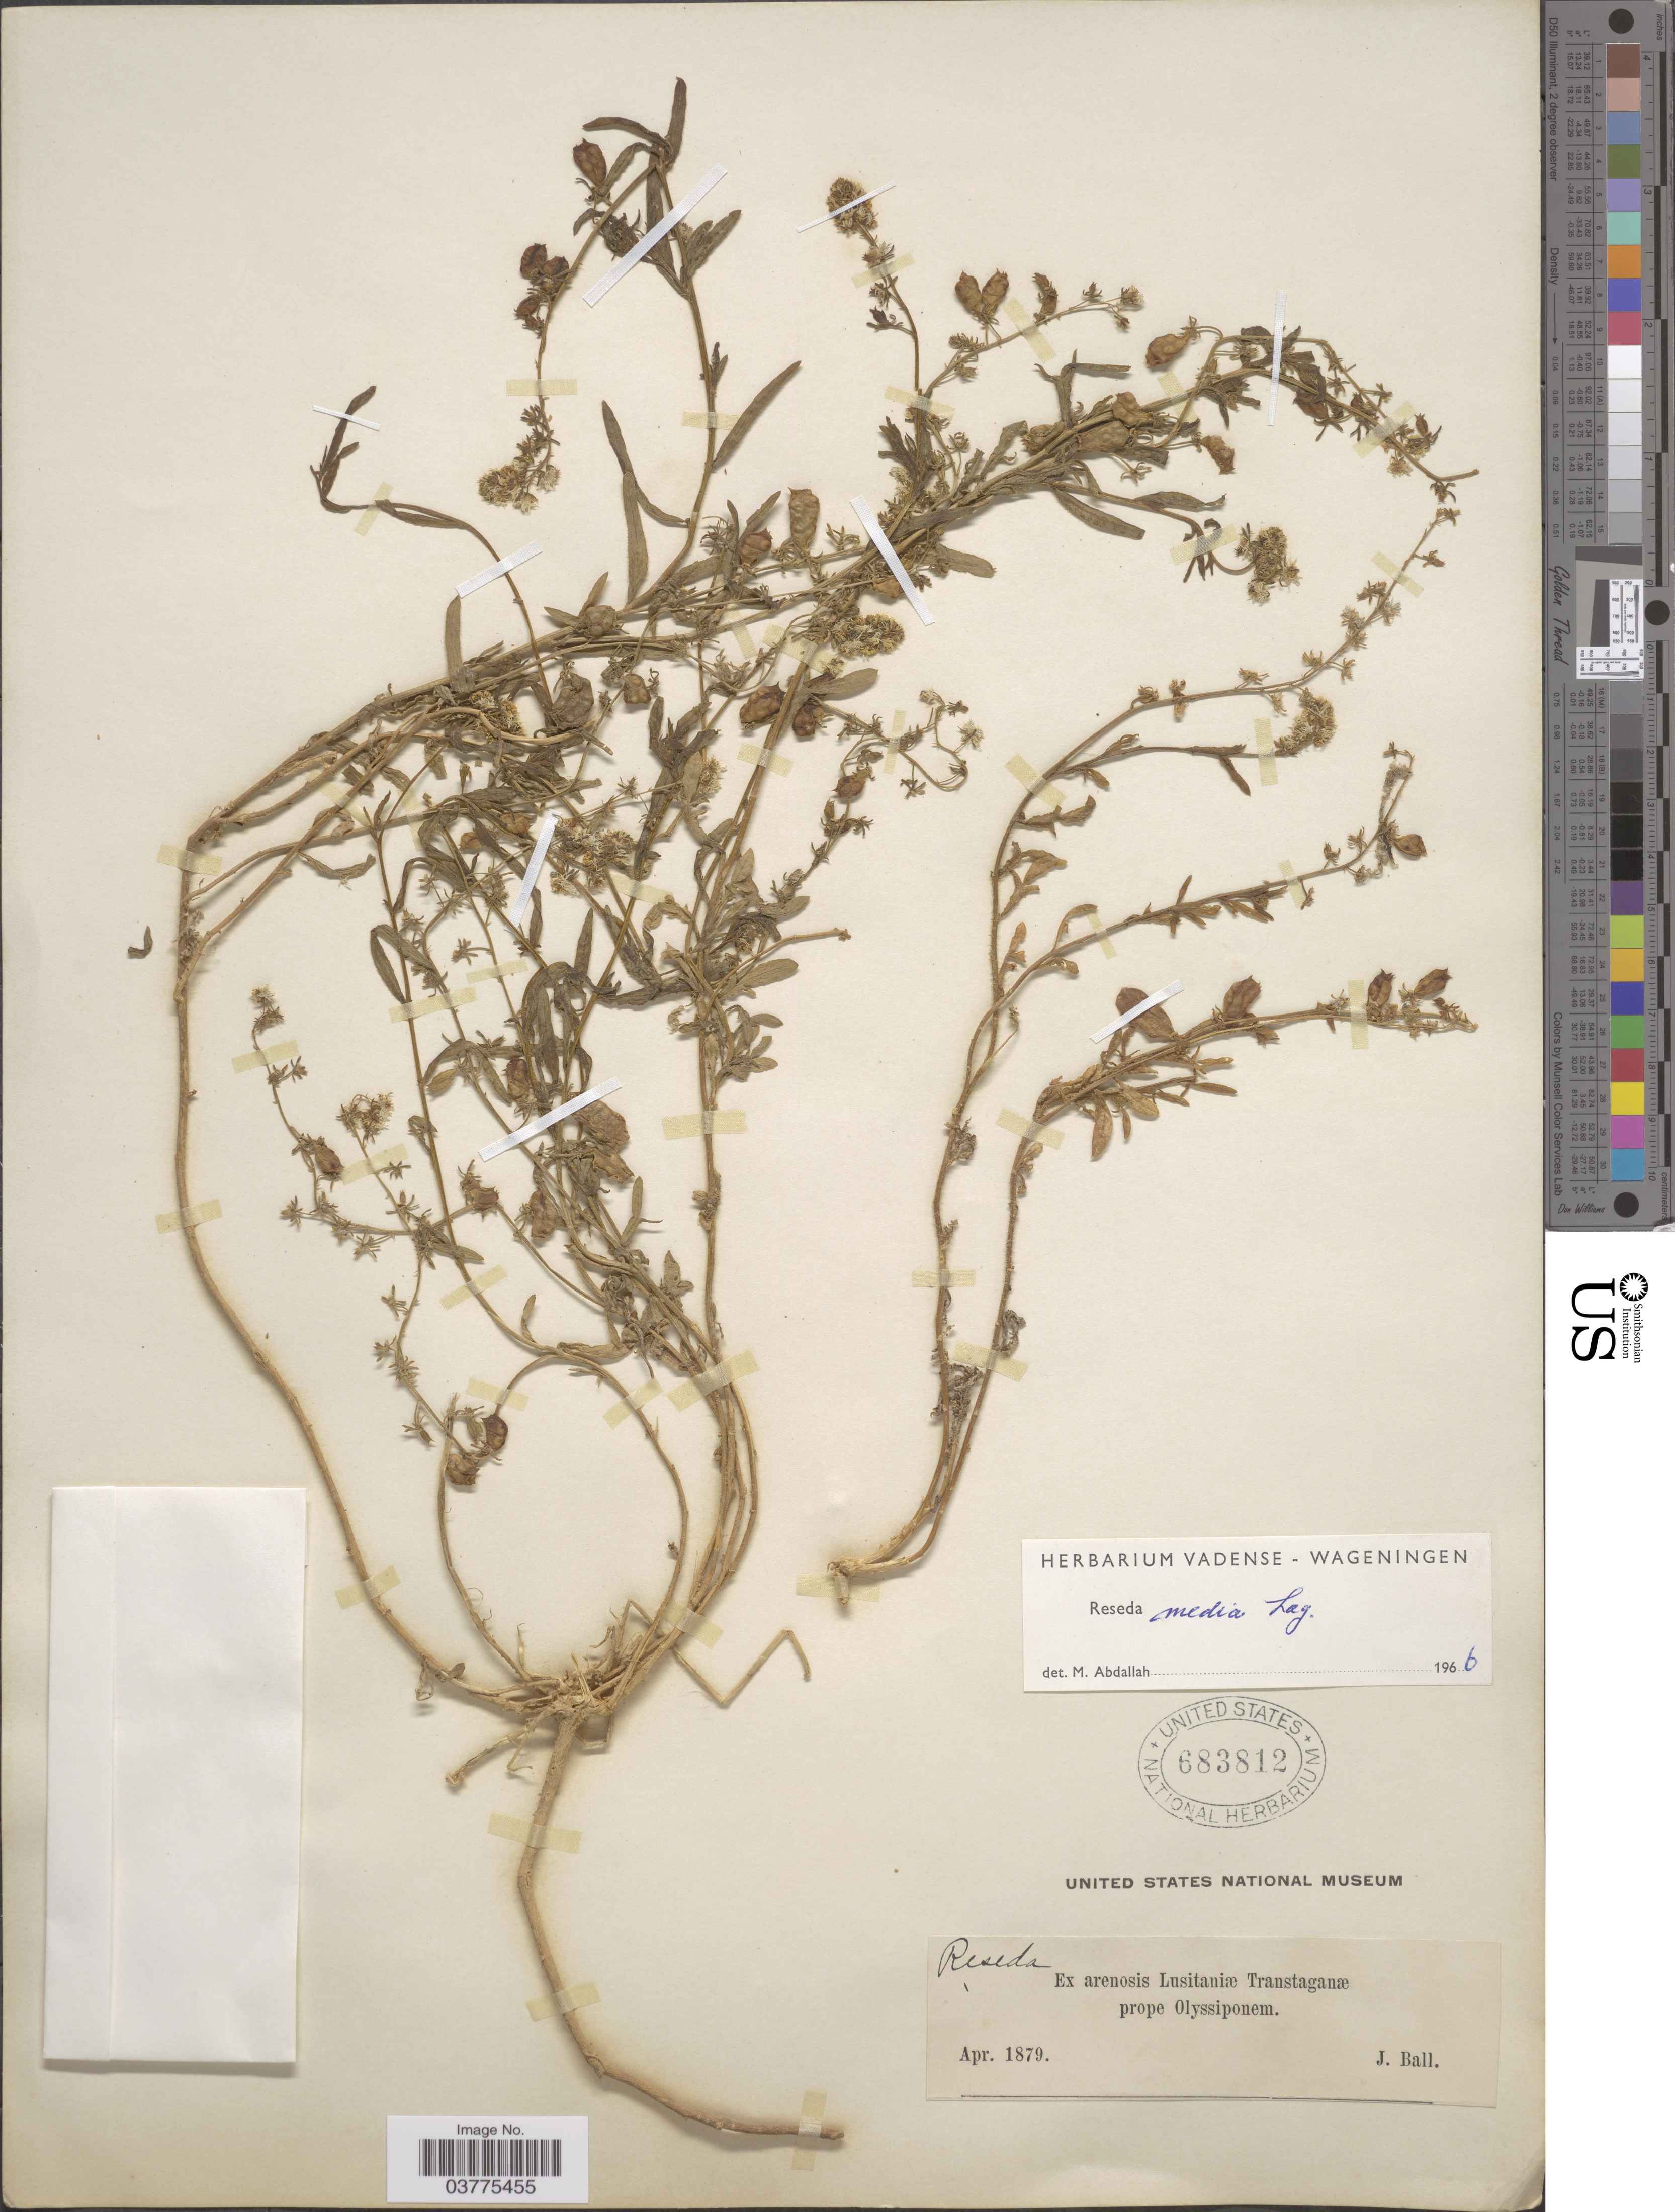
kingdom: Plantae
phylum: Tracheophyta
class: Magnoliopsida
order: Brassicales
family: Resedaceae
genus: Reseda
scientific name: Reseda media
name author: Lag.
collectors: J. Ball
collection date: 1879-04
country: Portugal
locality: Ex arenosis Lusitaniæ Transtaganæ prope Olyssiponem.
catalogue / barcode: US 683812